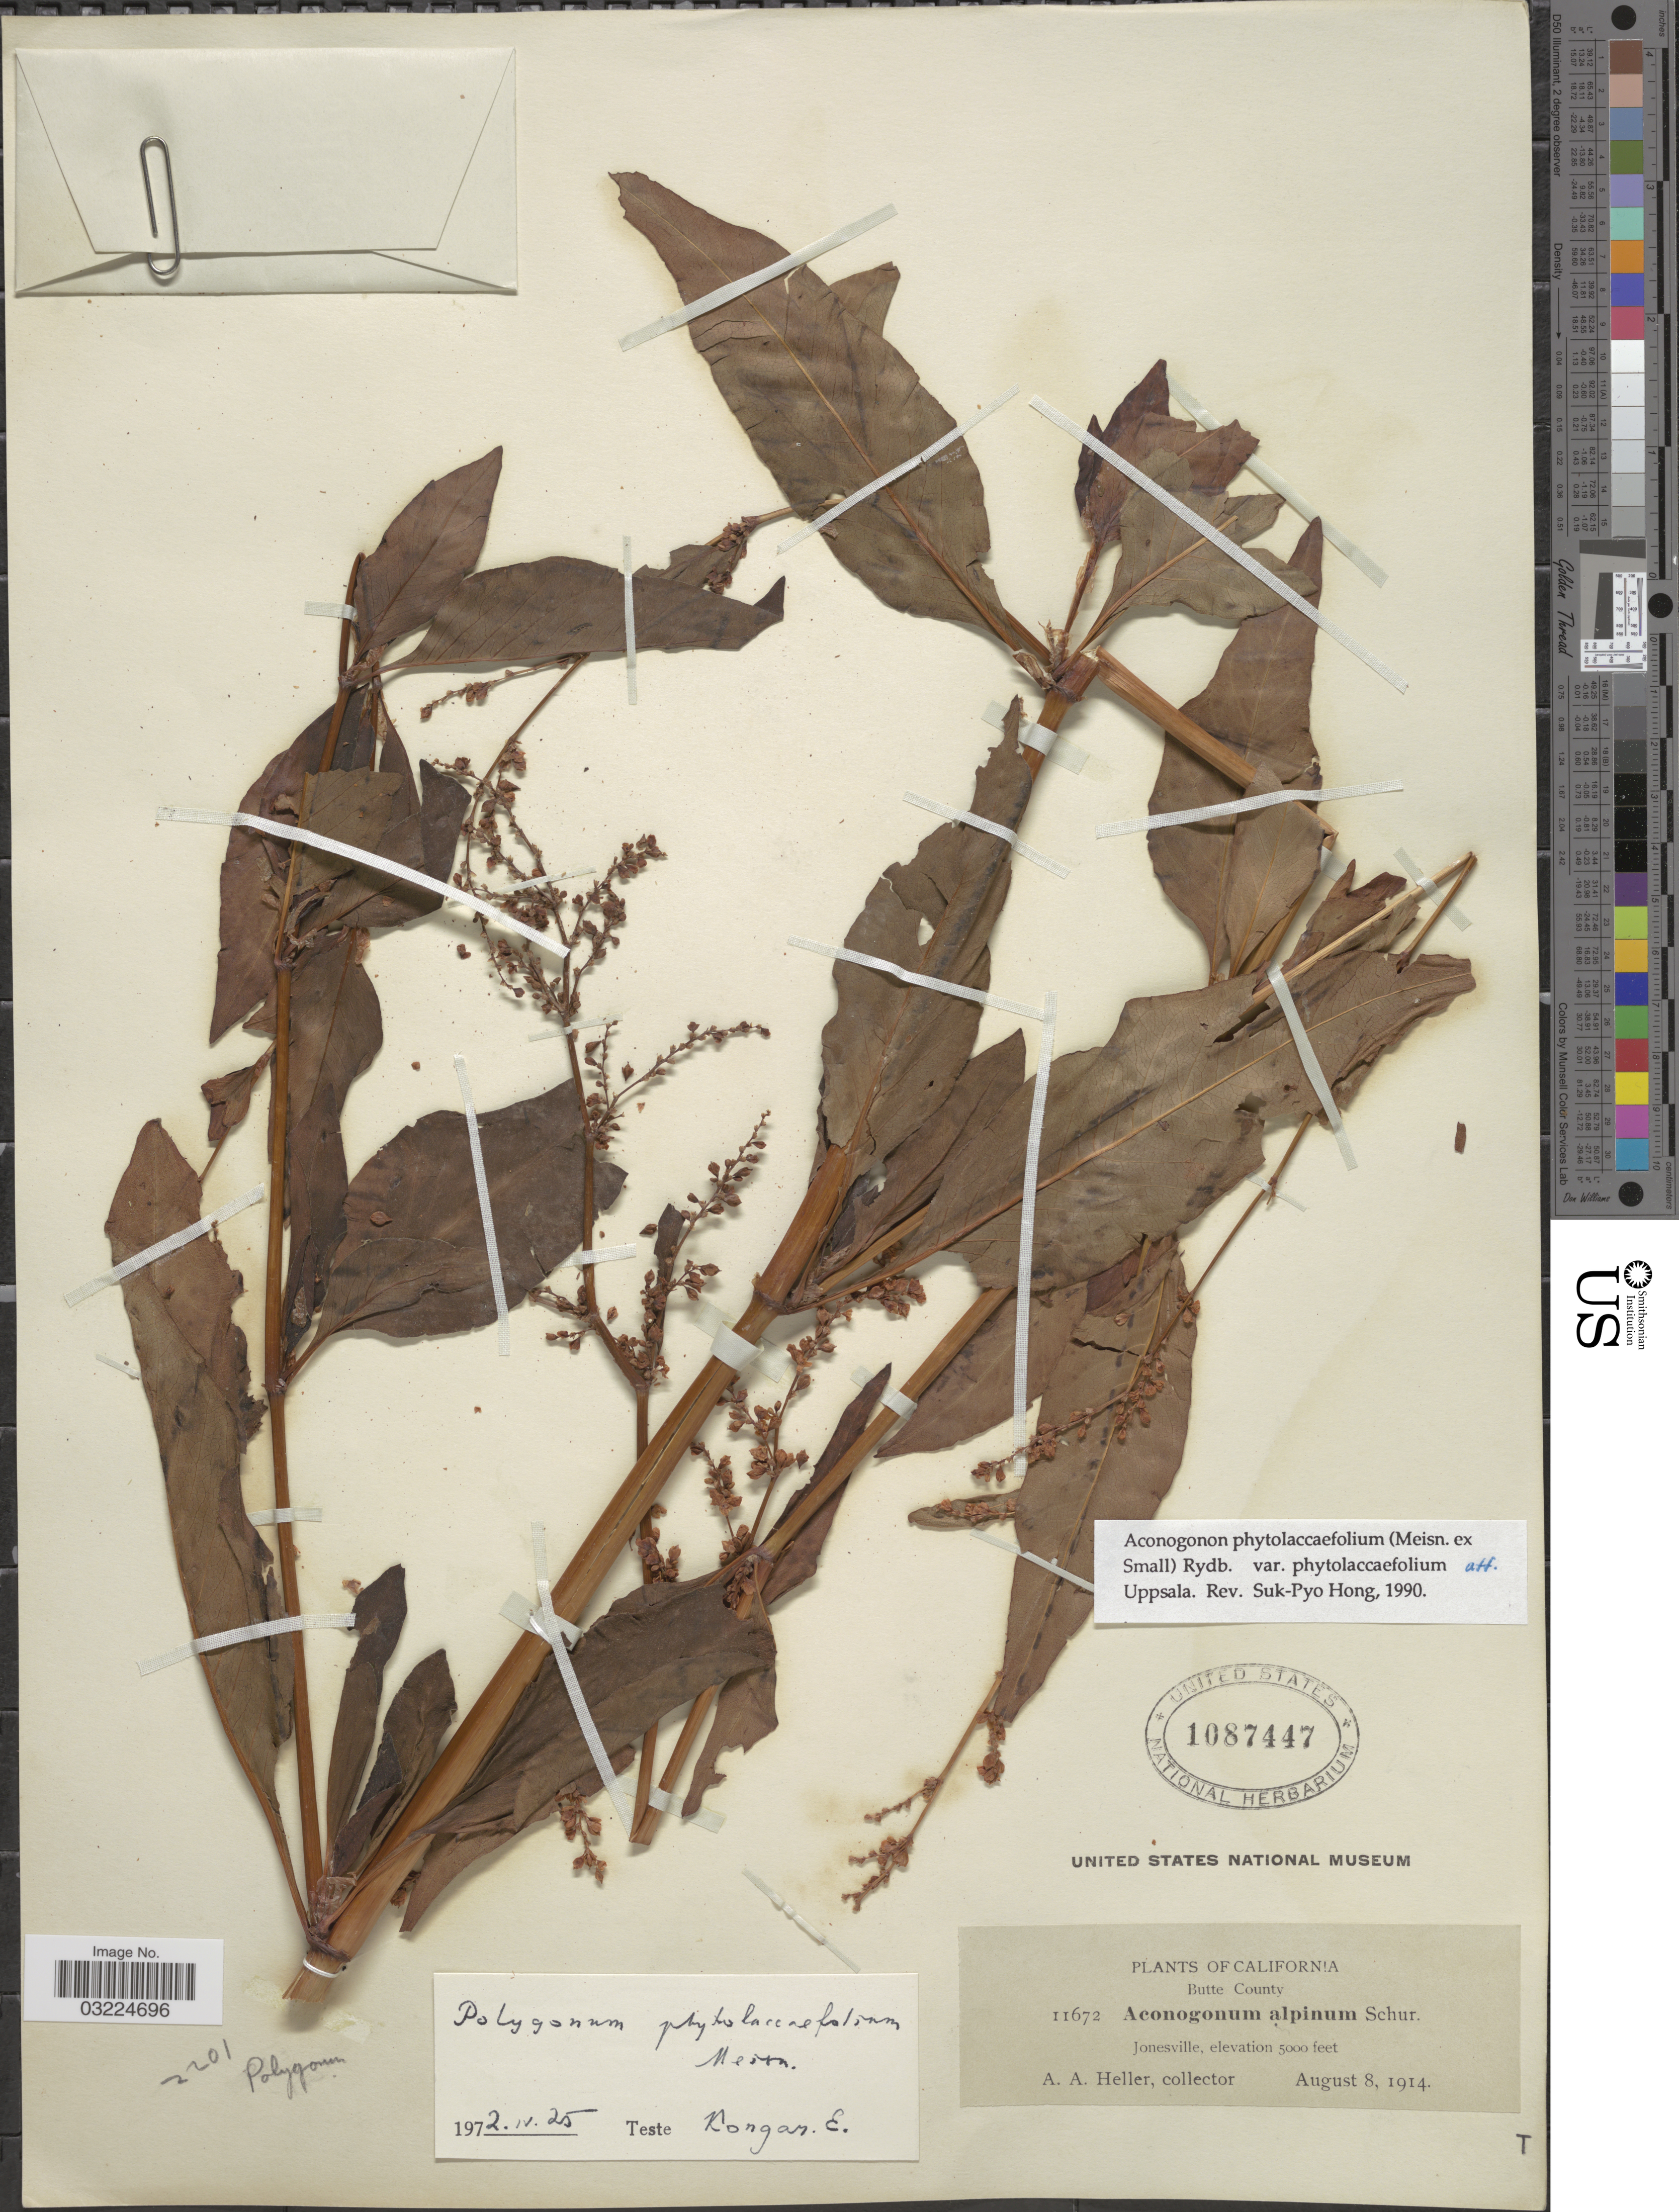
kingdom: Plantae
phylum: Tracheophyta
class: Magnoliopsida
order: Caryophyllales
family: Polygonaceae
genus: Koenigia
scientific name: Koenigia phytolaccifolia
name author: (Meisn. ex Small) T.M. Schust. & Reveal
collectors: A. A. Heller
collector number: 11672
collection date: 1914-08-08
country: United States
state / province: California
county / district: Butte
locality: Butte County. Jonesville.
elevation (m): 1524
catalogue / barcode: US 1087447